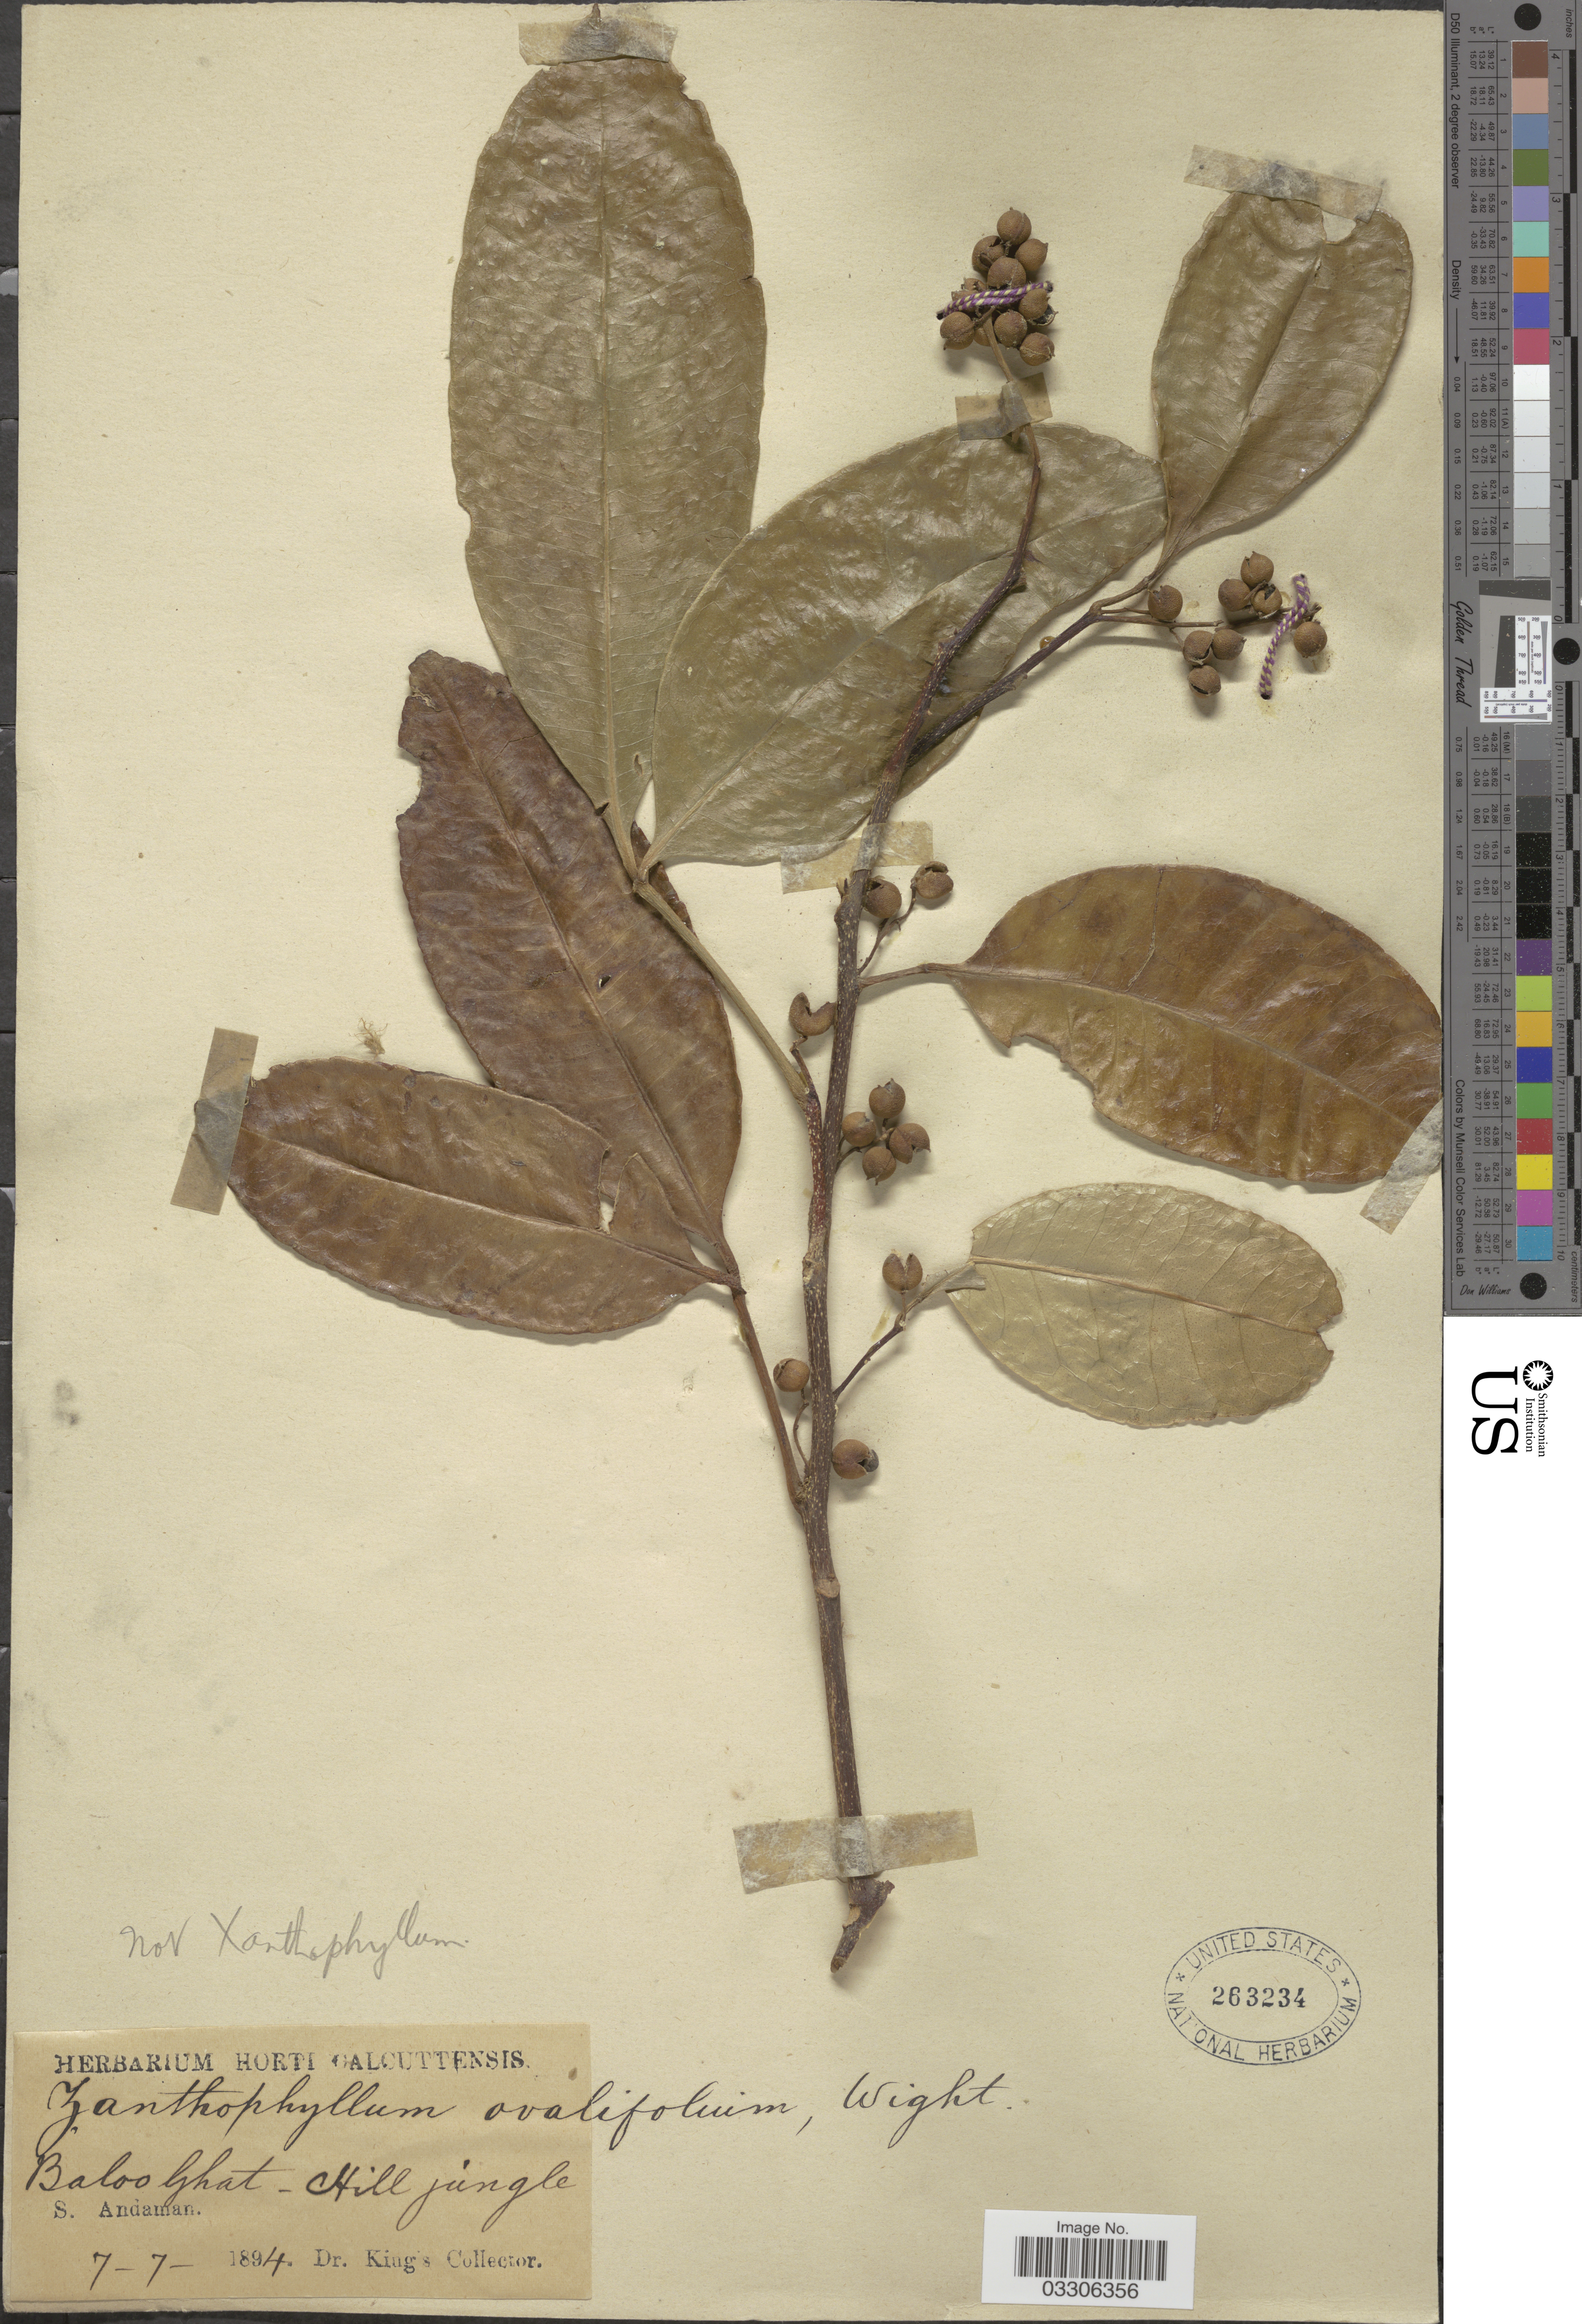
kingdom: Plantae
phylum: Tracheophyta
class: Magnoliopsida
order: Sapindales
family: Rutaceae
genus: Zanthoxylum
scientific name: Zanthoxylum ovalifolium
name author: Wight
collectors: Dr. King's collector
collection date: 1894-07-07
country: India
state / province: Andaman and Nicobar Islands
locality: Baloo Ghat-Hill jungle. S. Andaman.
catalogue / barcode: US 263234